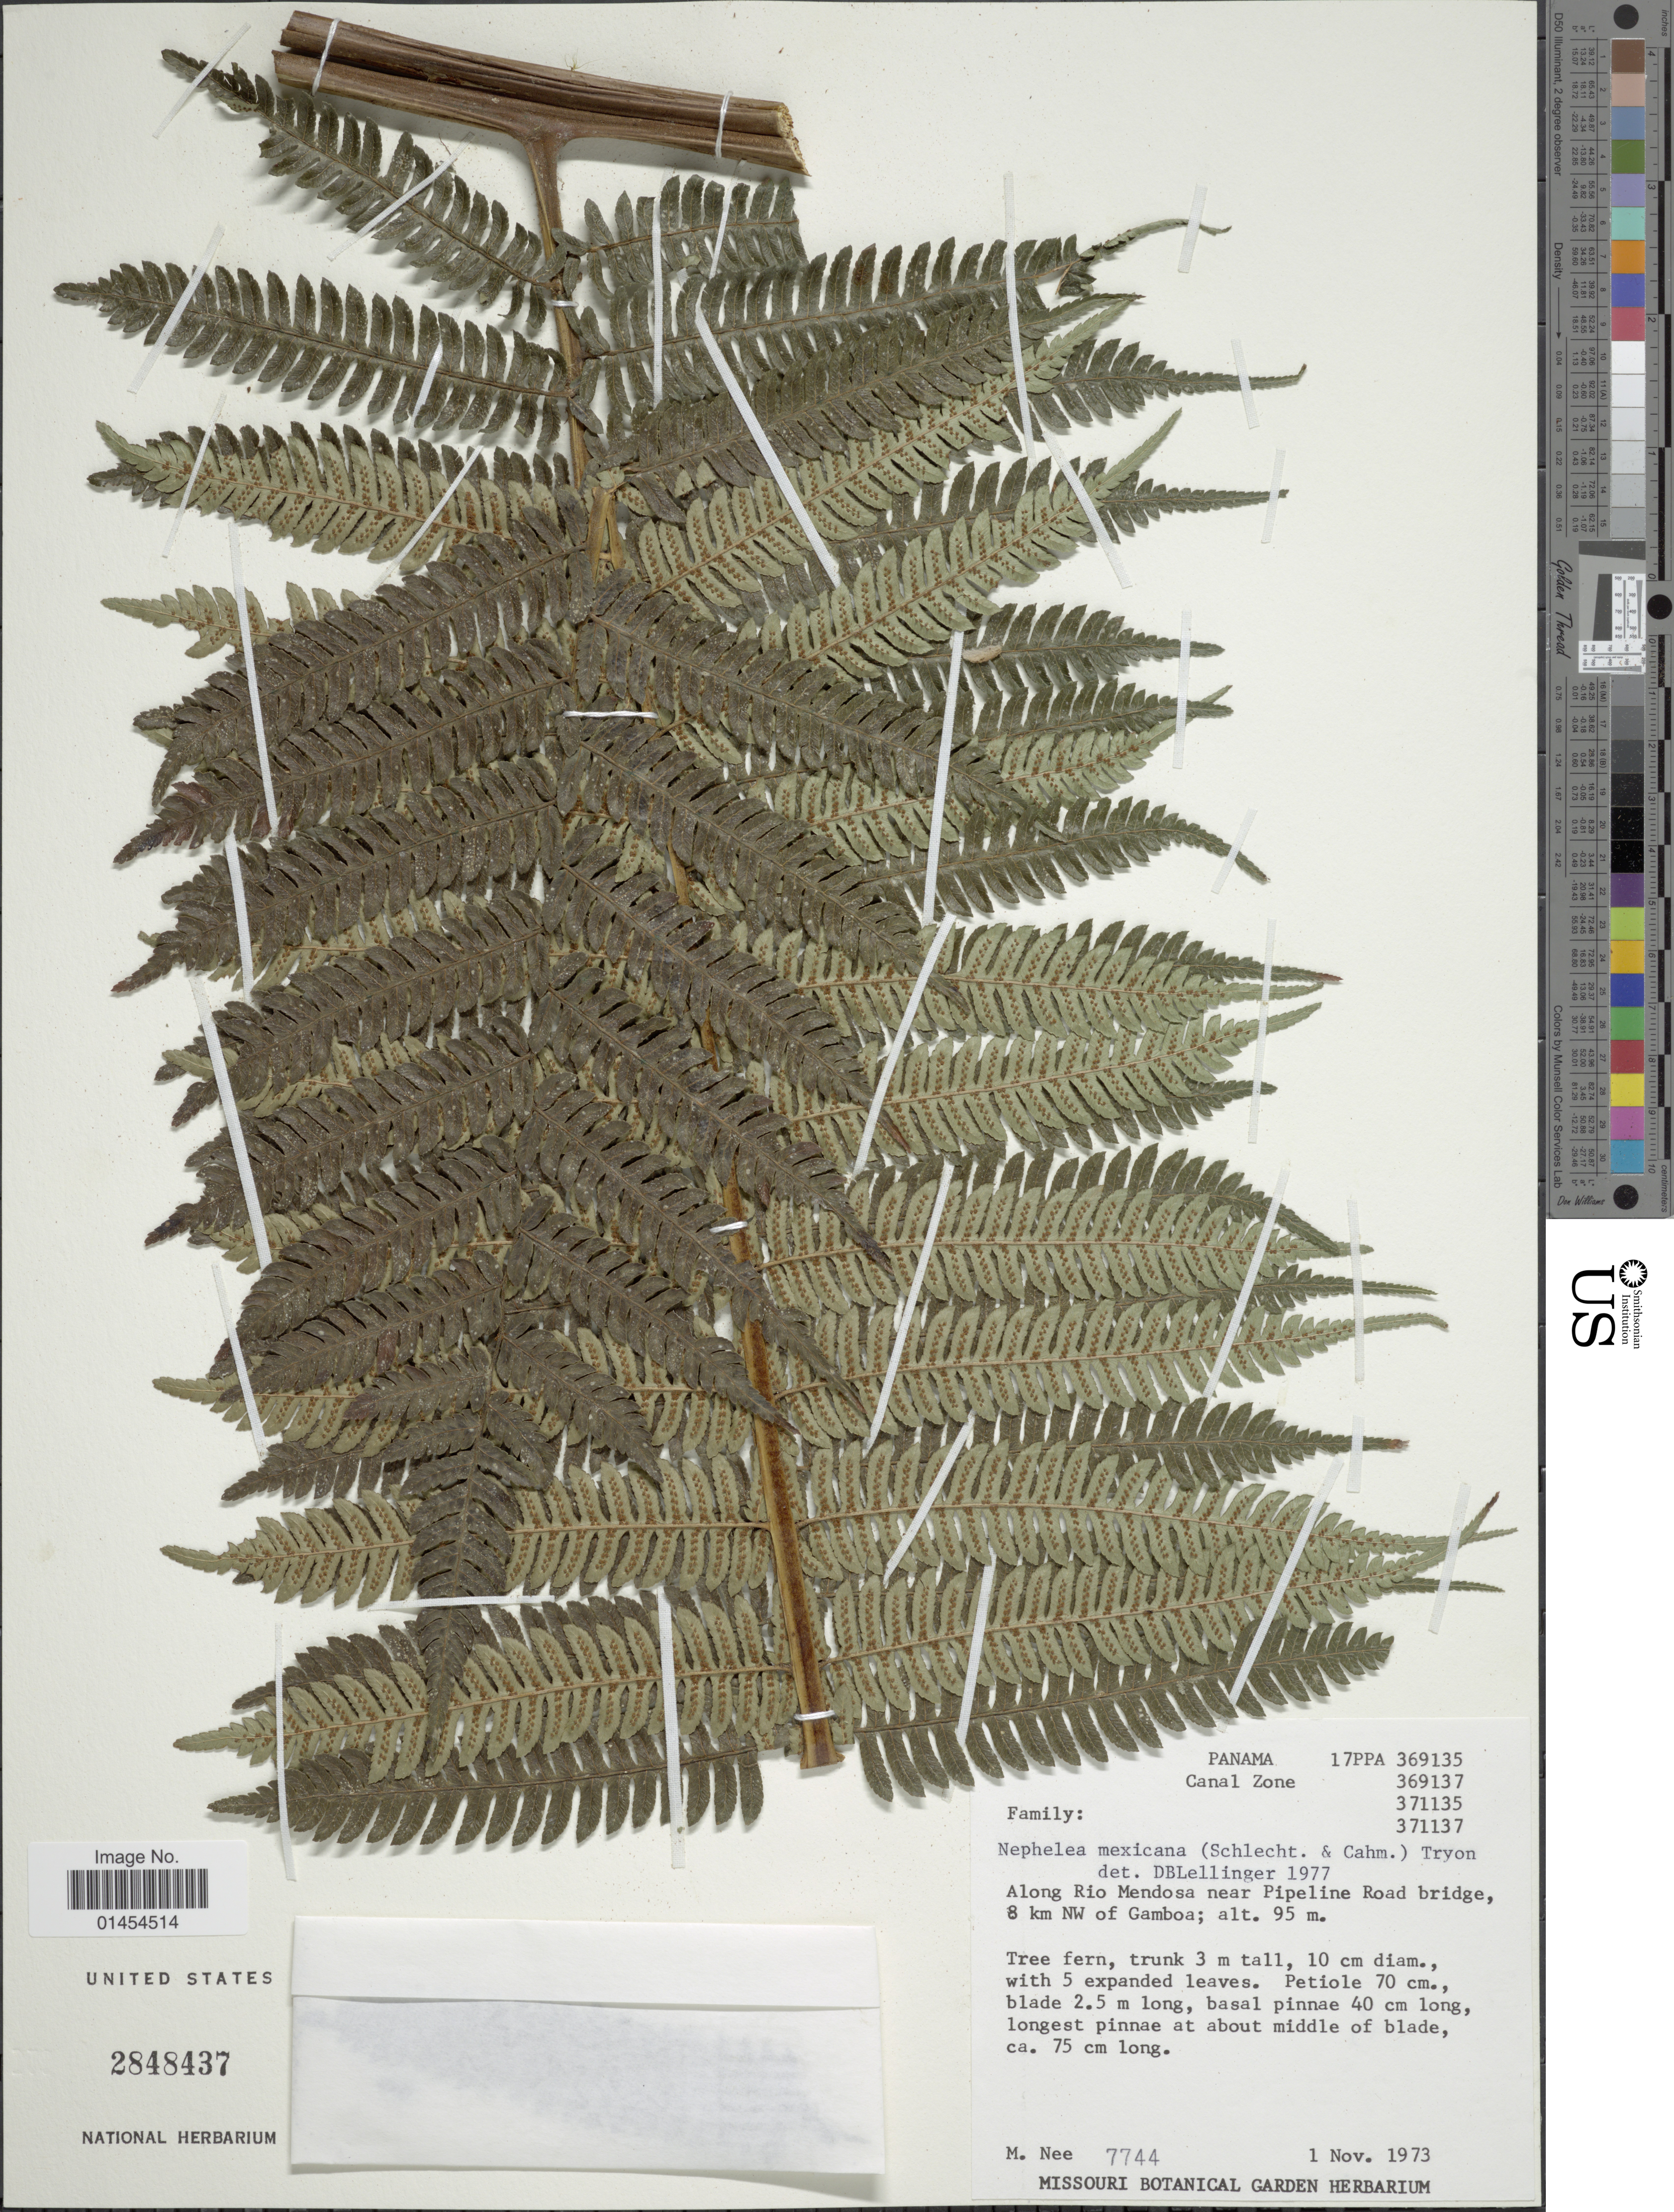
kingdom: Plantae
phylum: Tracheophyta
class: Polypodiopsida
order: Cyatheales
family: Cyatheaceae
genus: Alsophila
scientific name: Alsophila firma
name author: (Baker) D.S. Conant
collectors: M. Nee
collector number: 7744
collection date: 1973-11-01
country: Panama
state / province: Colón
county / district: Canal Zone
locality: Canal Zone. Along Rio Mendosa near Pipeline Road bridge, 8 km NW of Gamboa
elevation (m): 95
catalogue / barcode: US 2848437